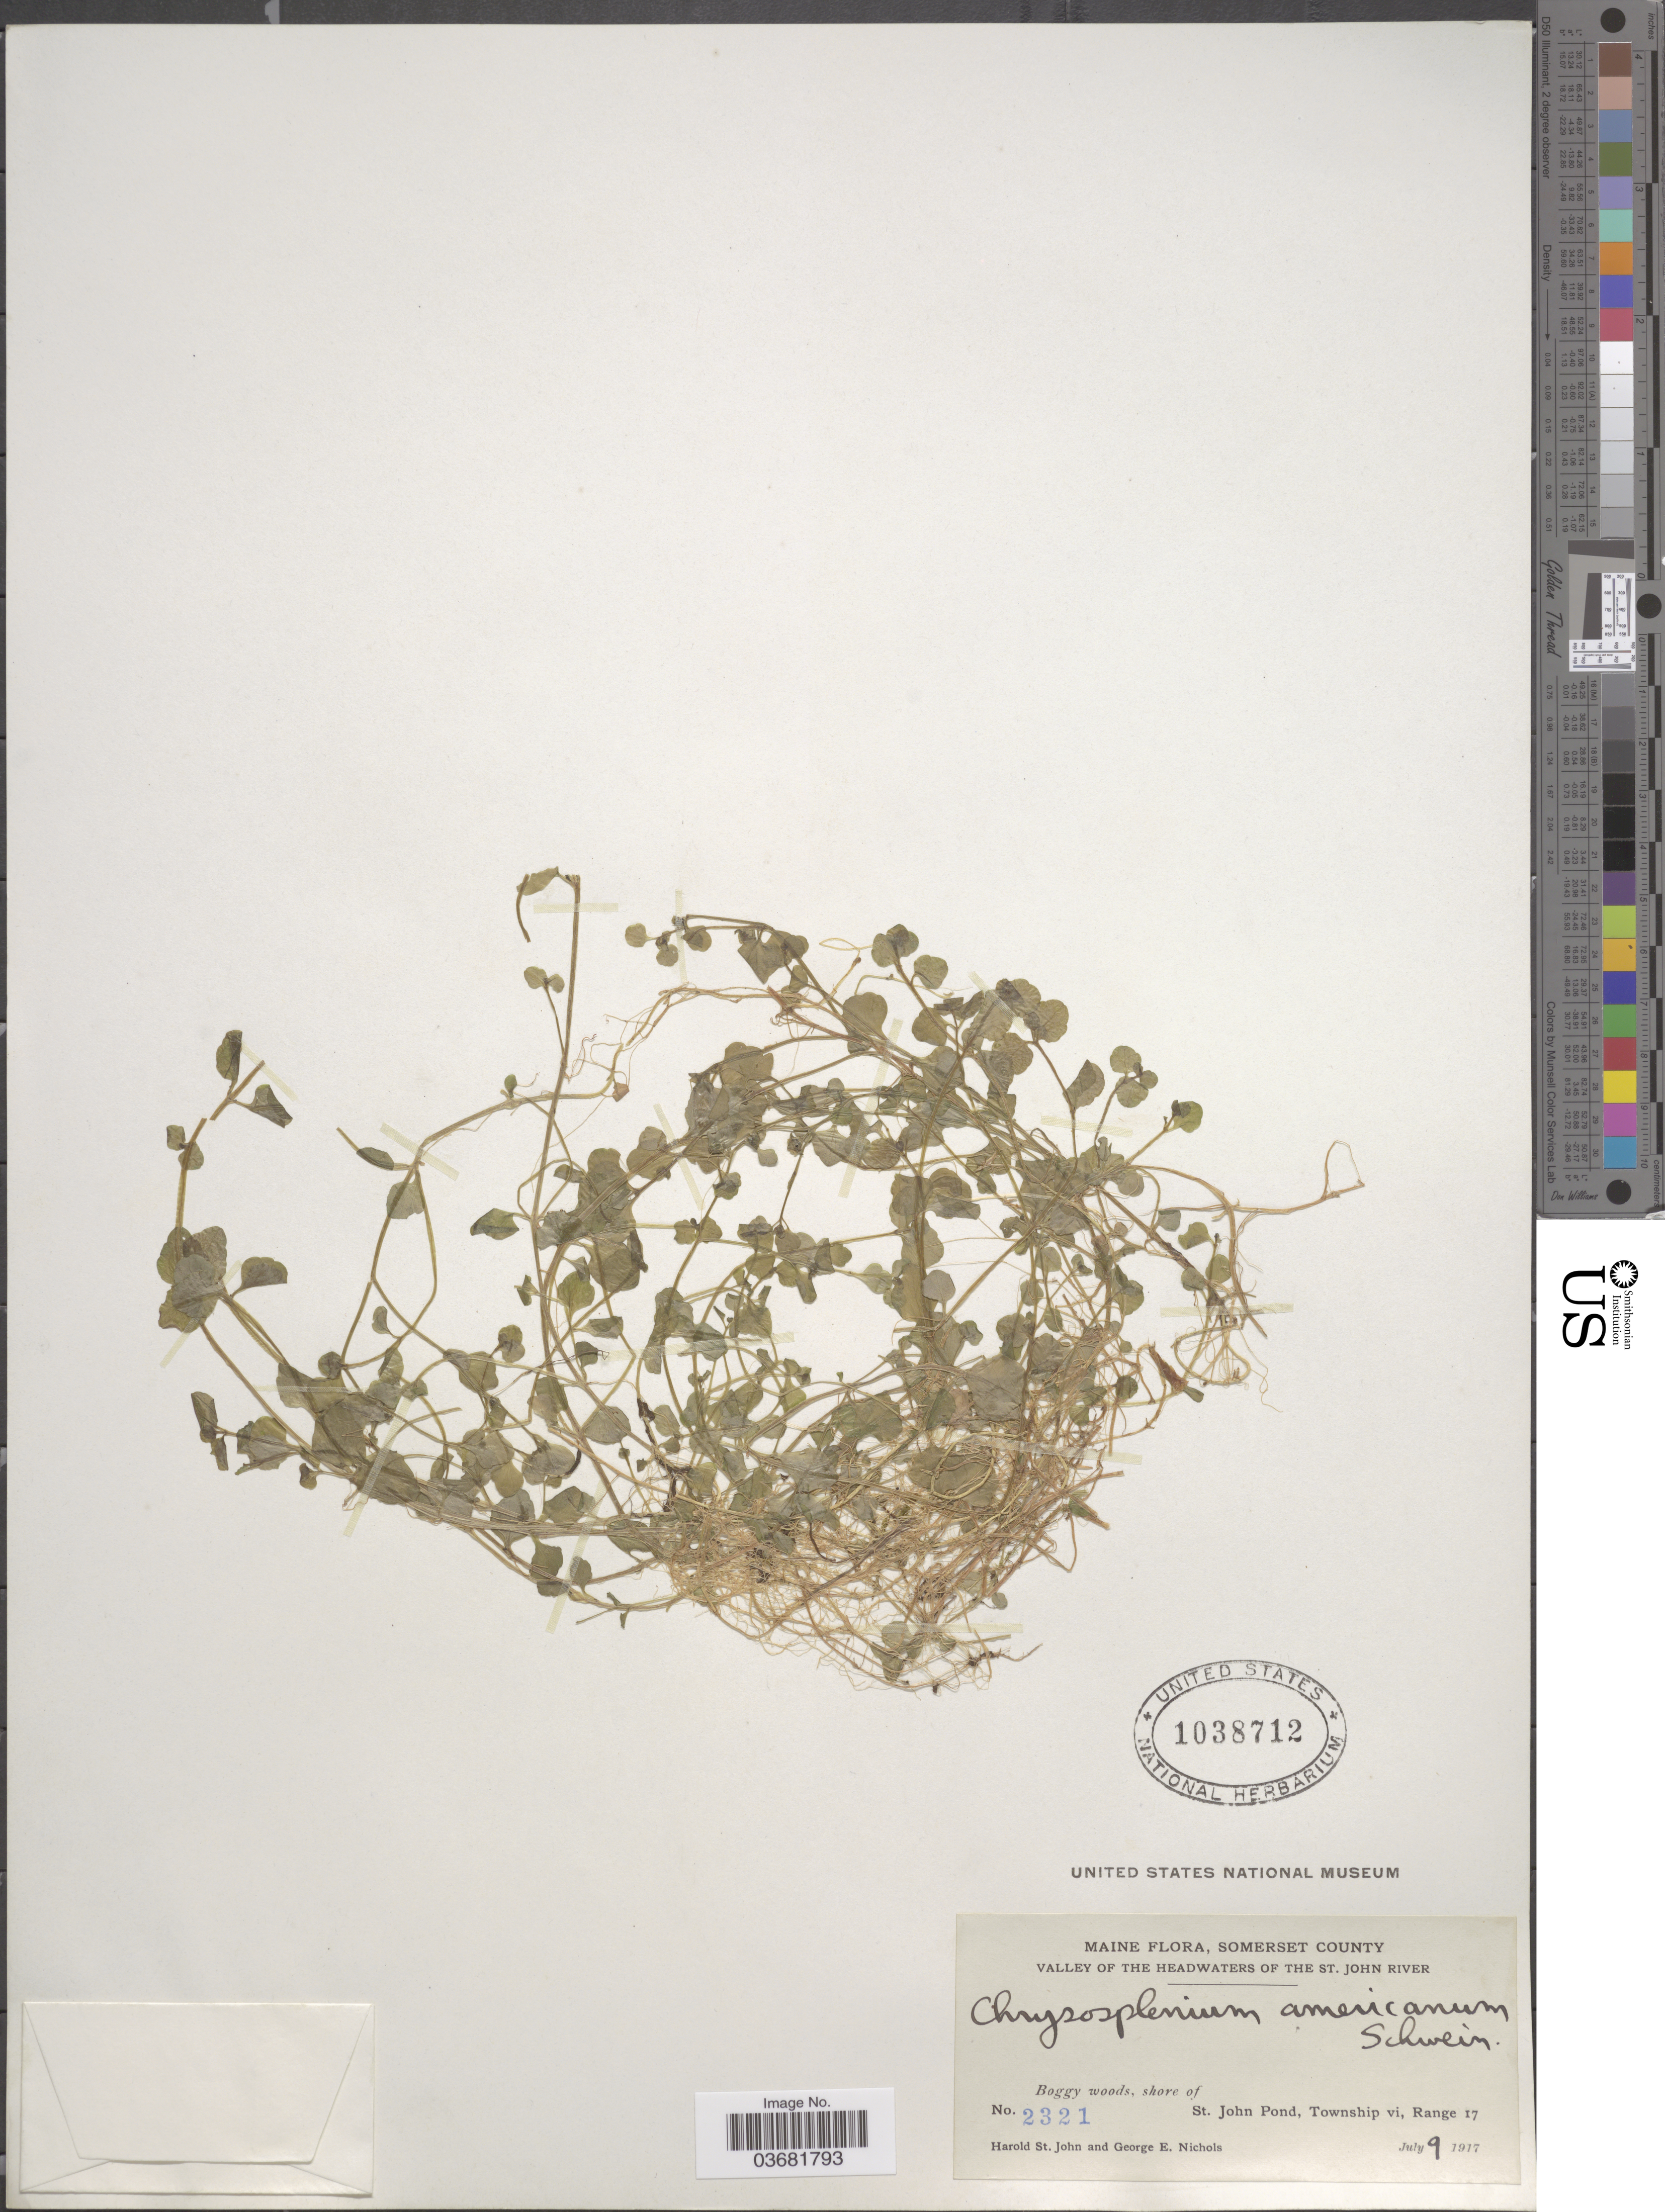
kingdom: Plantae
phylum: Tracheophyta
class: Magnoliopsida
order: Saxifragales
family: Saxifragaceae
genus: Chrysosplenium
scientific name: Chrysosplenium americanum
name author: Schwein.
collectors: H. St. John & G. E. Nichols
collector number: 2321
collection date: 1917-07-09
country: United States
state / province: Maine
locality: Somerset County. Valley of the Headwaters of the St. John River. Boggy woods, shore of St. John Pond, Township vi, Range 17.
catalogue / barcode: US 1038712